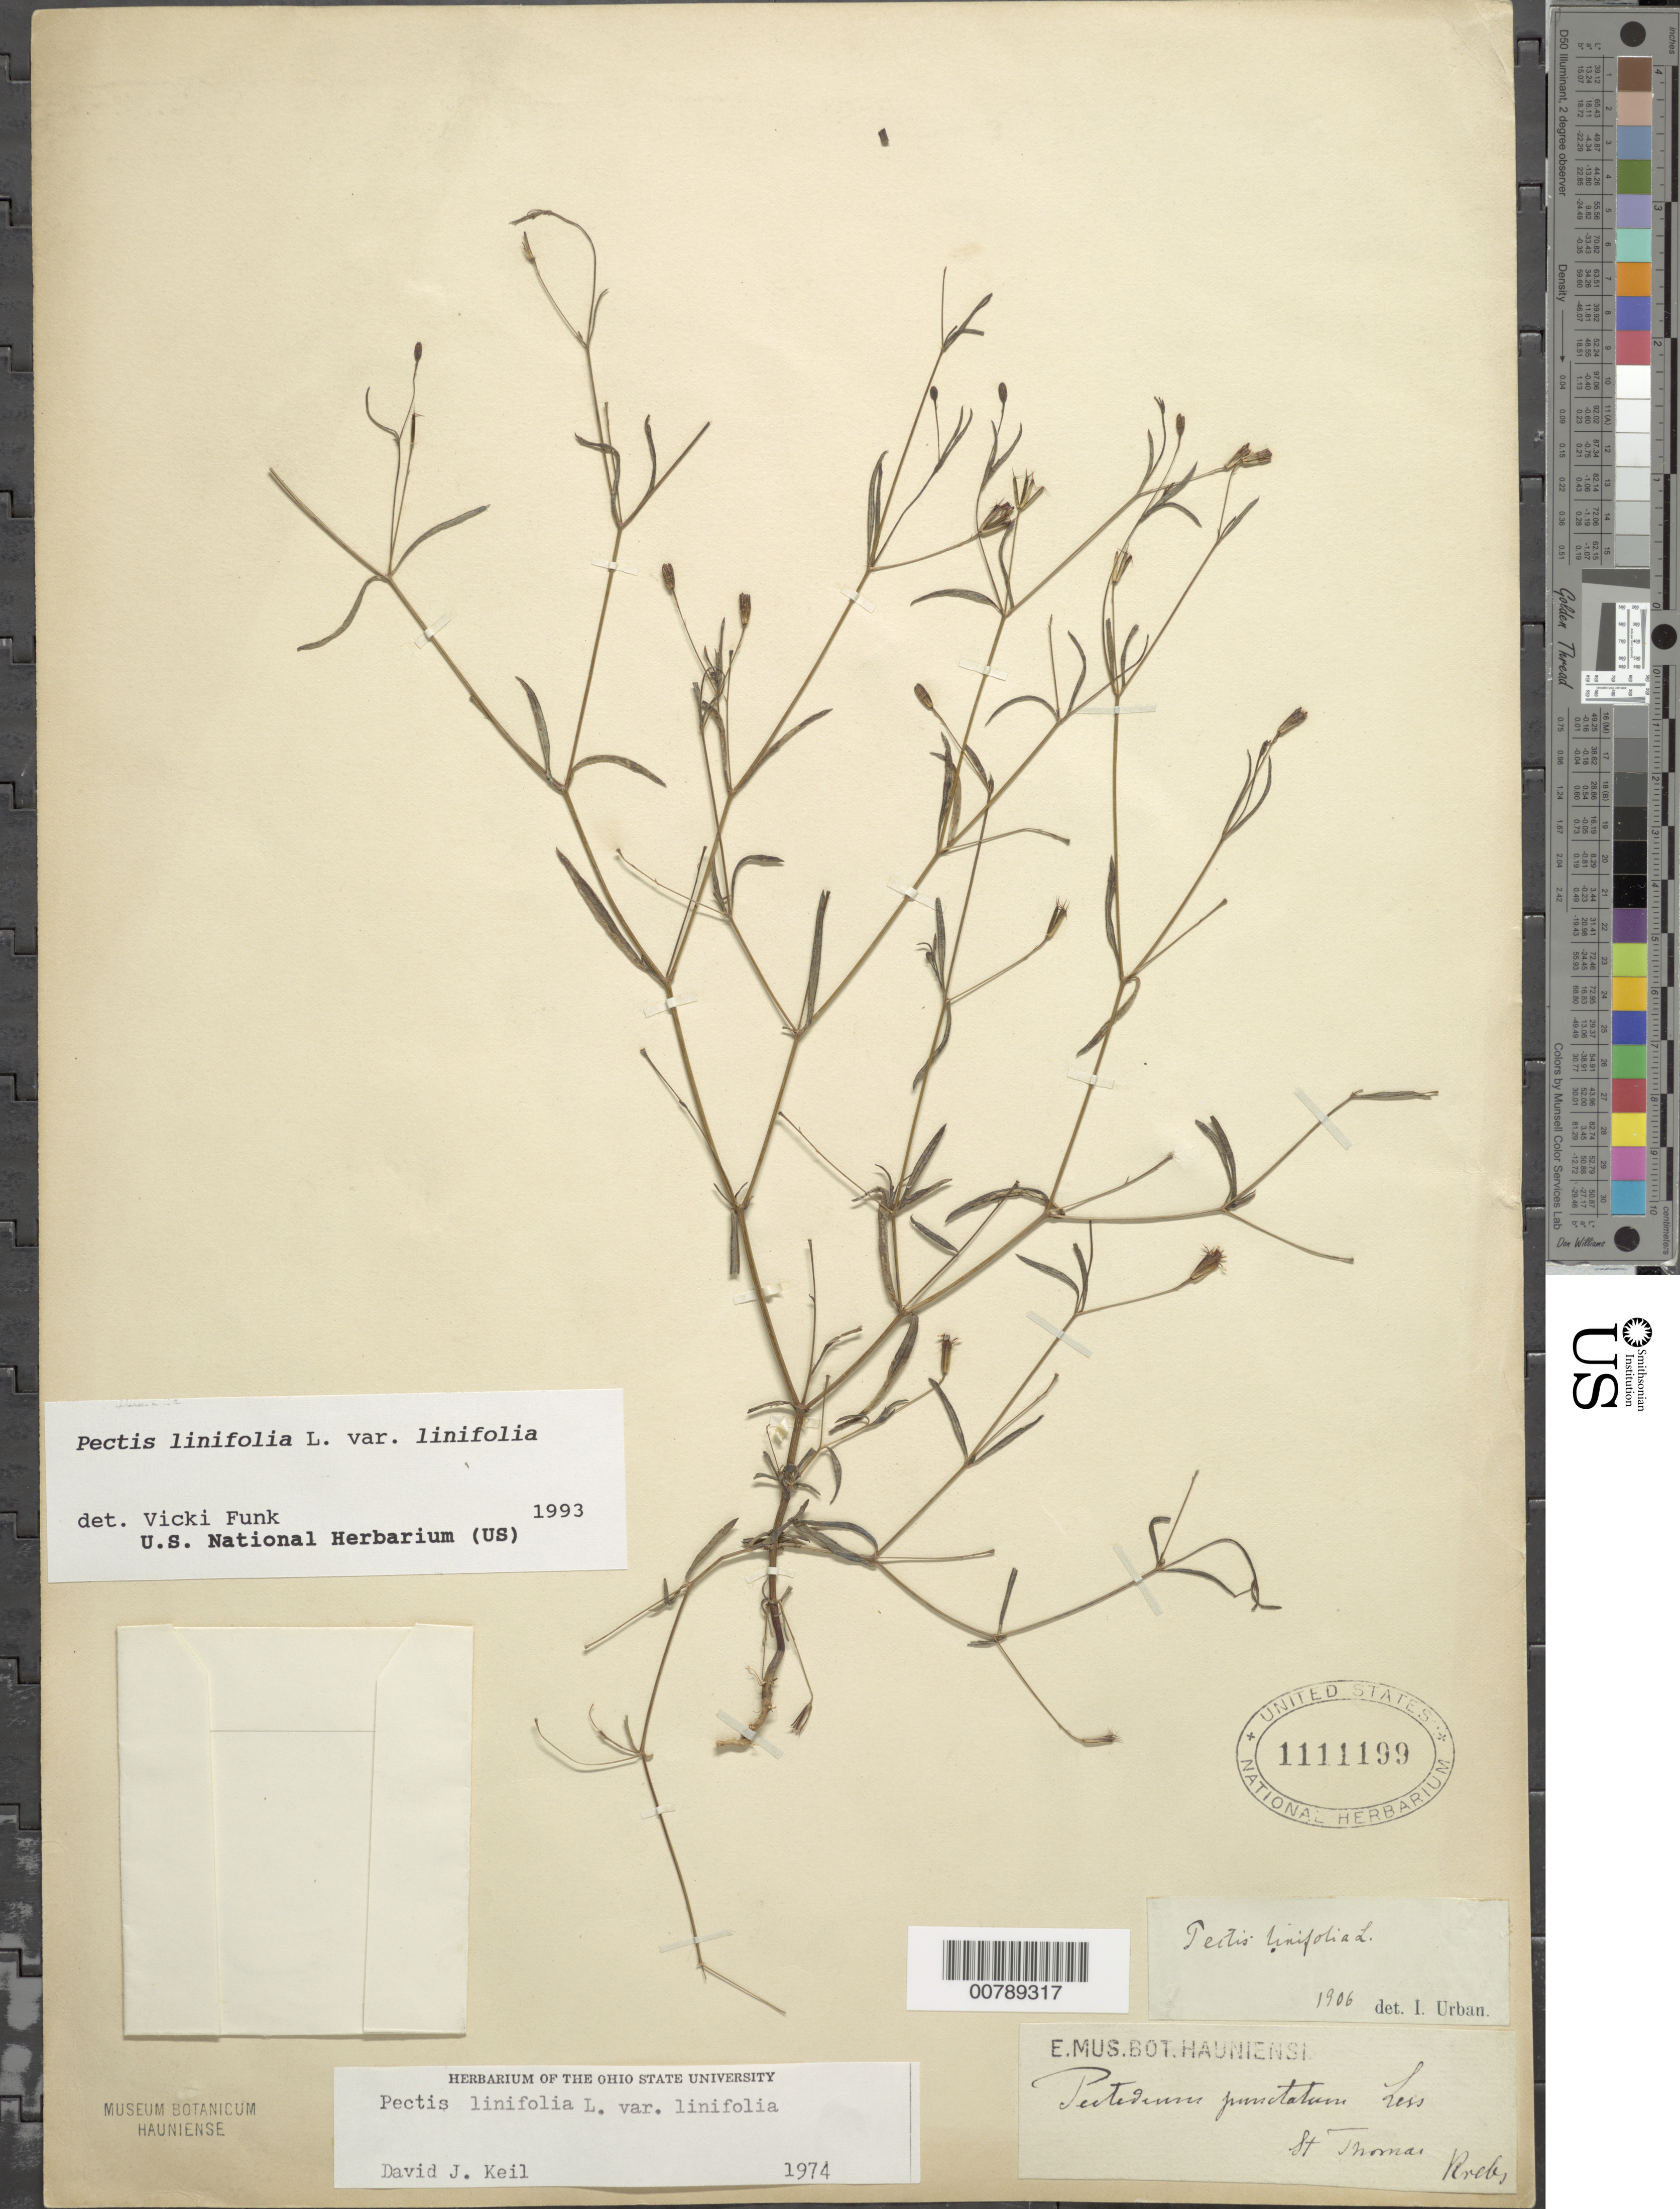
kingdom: Plantae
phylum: Tracheophyta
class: Magnoliopsida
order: Asterales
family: Asteraceae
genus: Pectis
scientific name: Pectis linifolia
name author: L.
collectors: -. Krebs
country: U.S. Virgin Islands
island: St. Thomas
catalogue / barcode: US 1111199